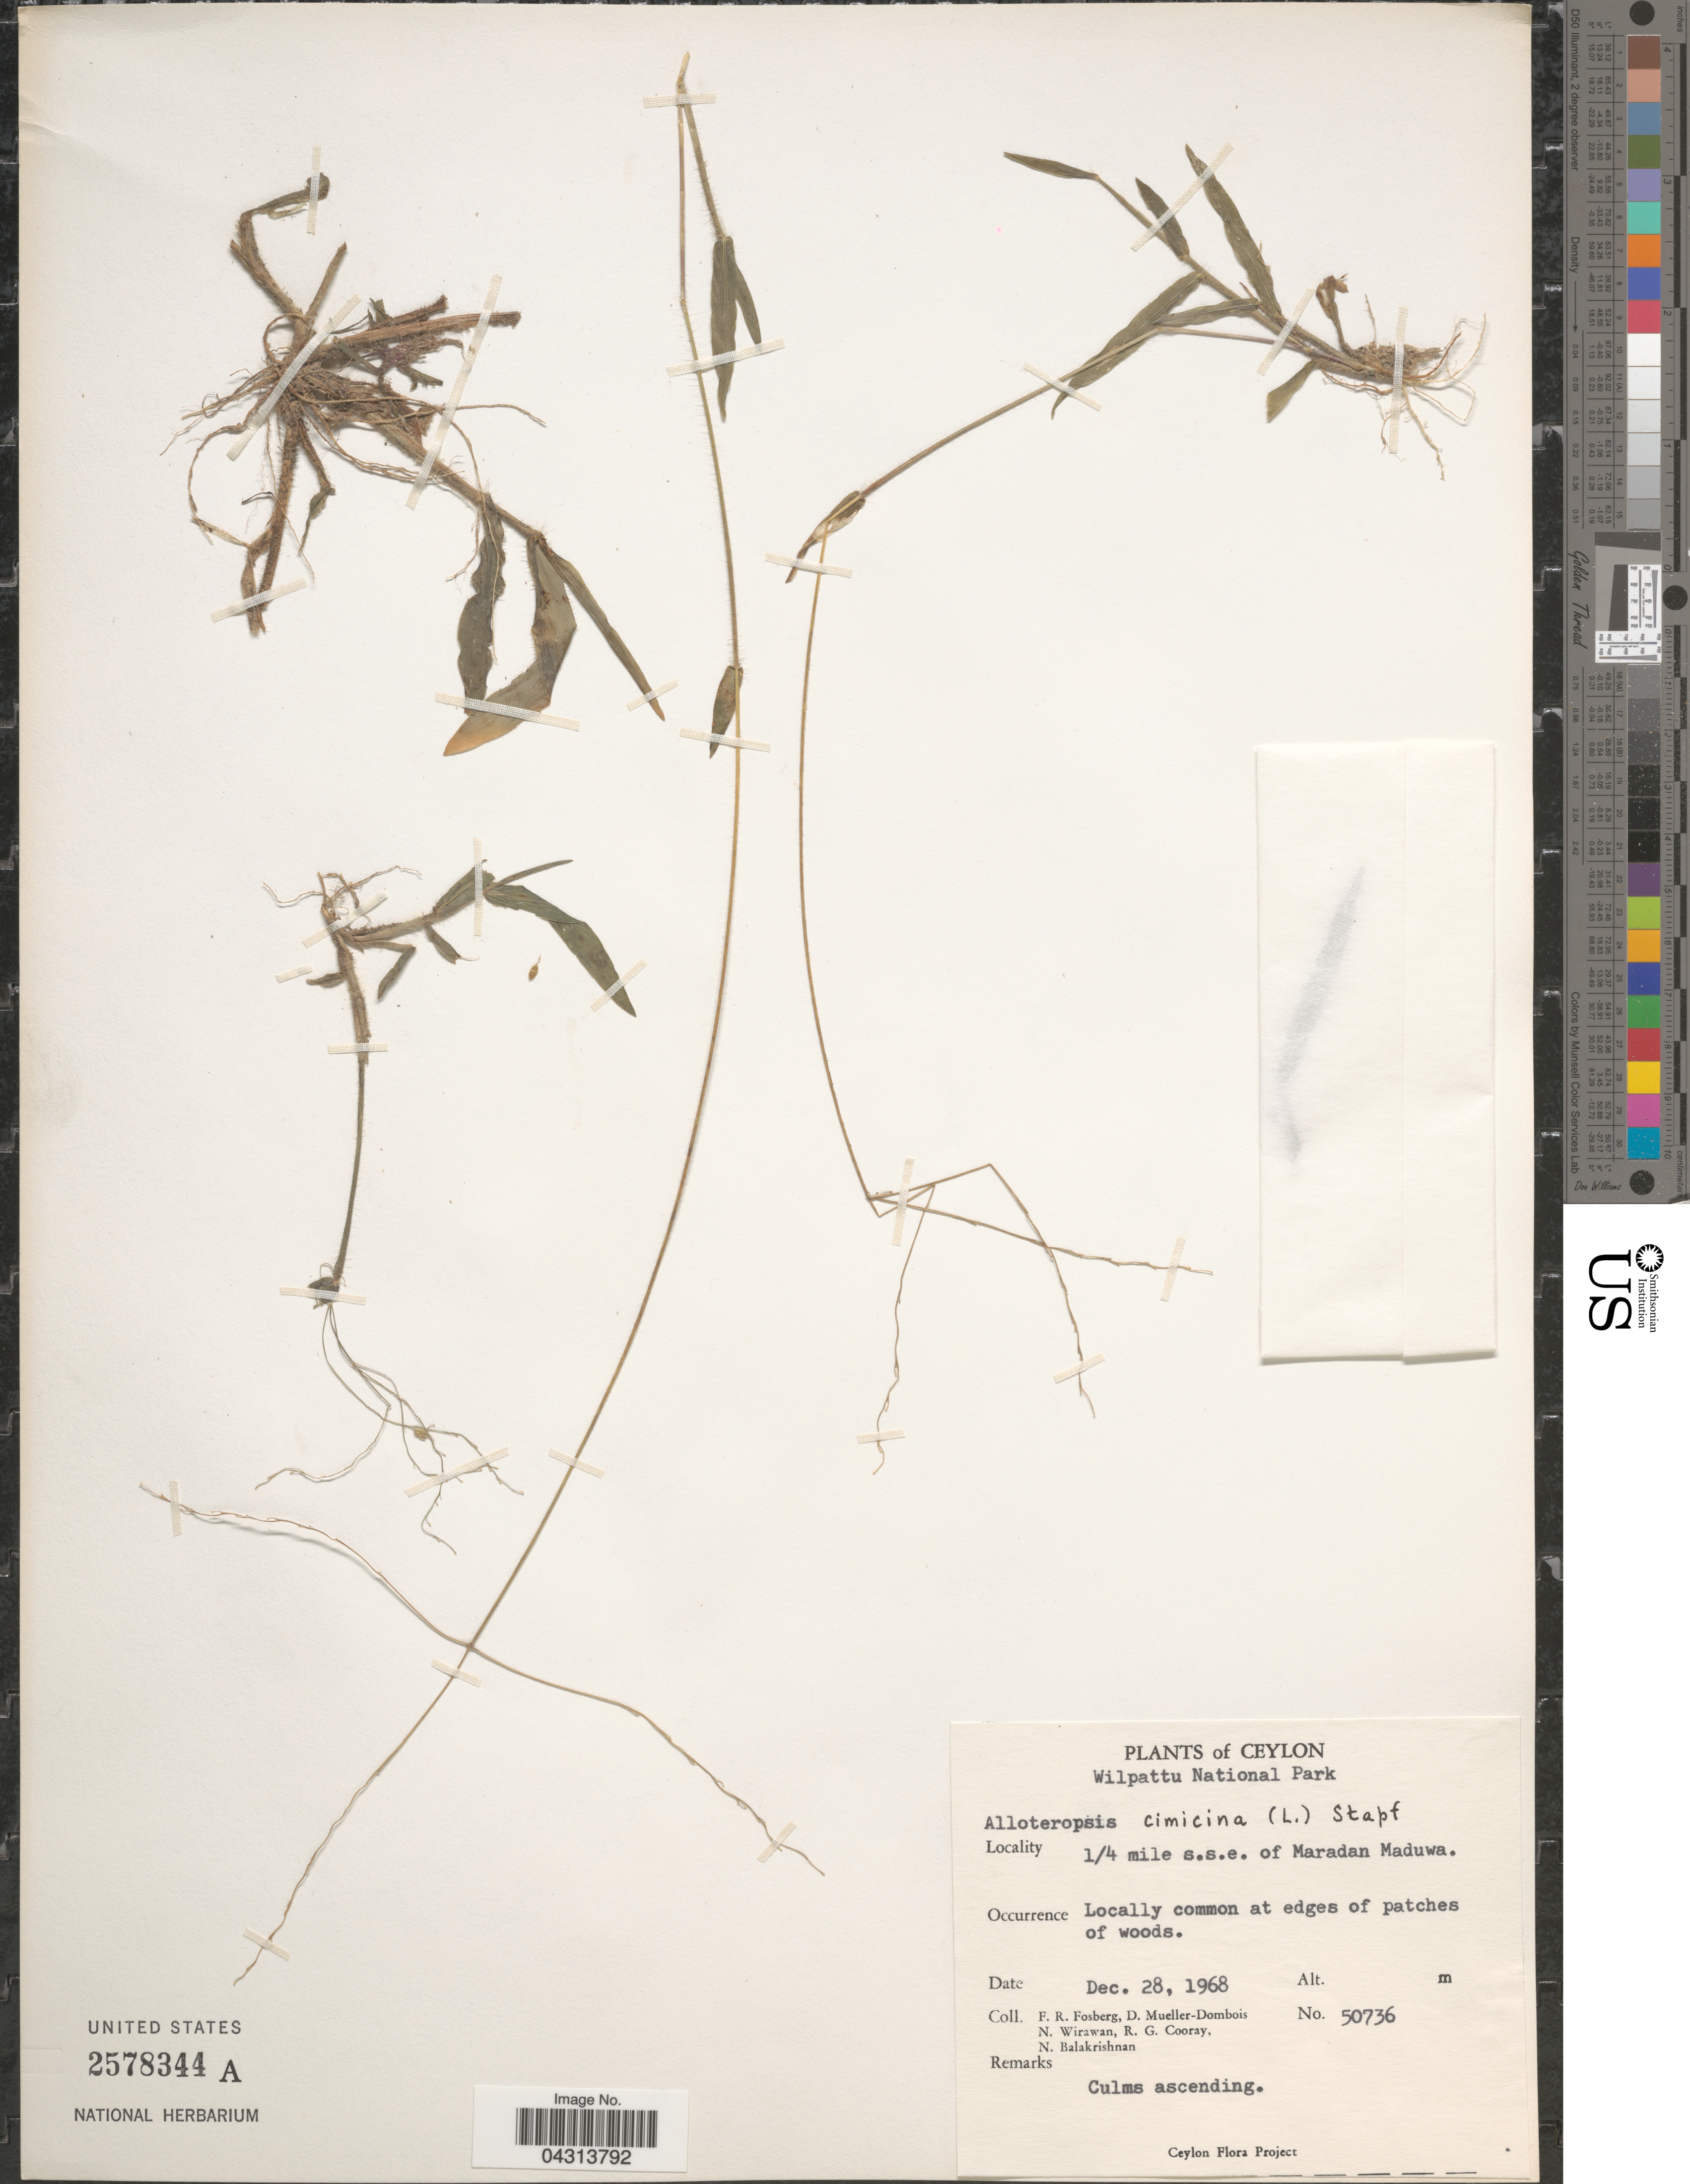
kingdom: Plantae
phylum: Tracheophyta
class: Liliopsida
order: Poales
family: Poaceae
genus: Alloteropsis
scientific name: Alloteropsis cimicina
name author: (L.) Stapf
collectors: F. R. Fosberg, D. Mueller-Dombois, N. Wirawan, R. Cooray & N. Balakrishnan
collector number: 50736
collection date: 1968-12-28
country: Sri Lanka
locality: Ceylon. Wilpattu National Park. 1/4 miles s.s.e. of Maradan Maduwa.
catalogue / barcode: US 2578344A